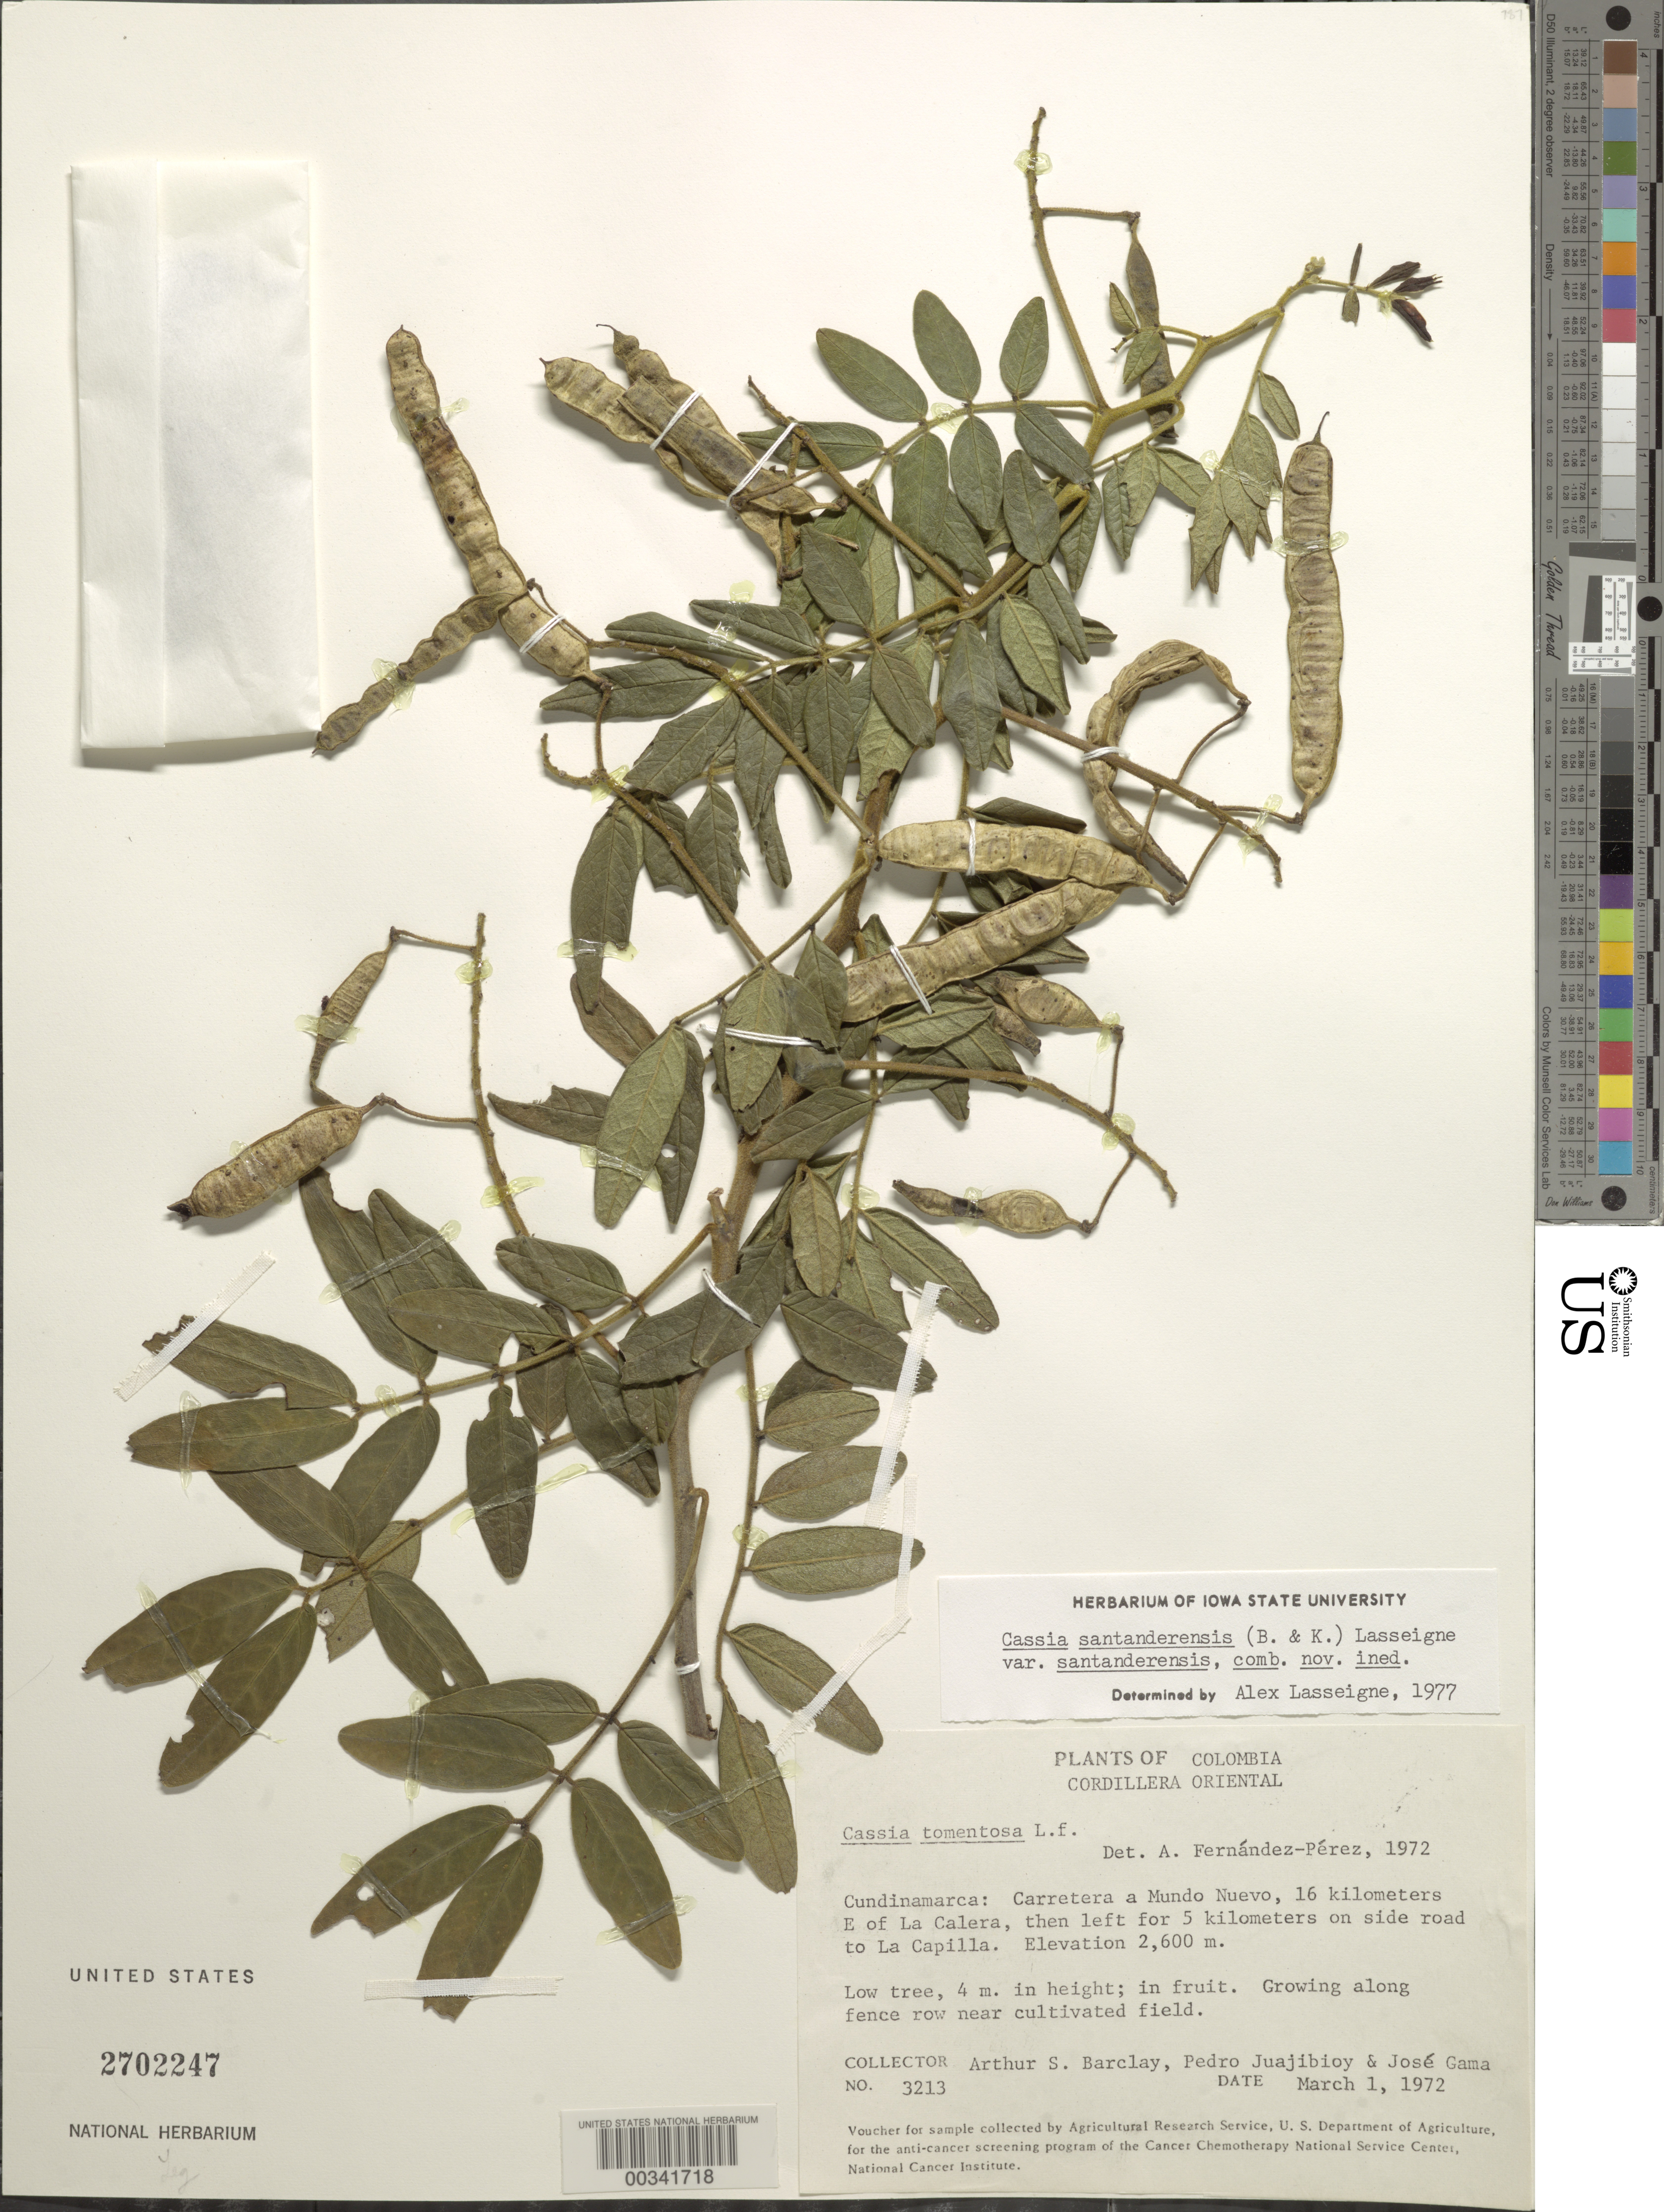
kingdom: Plantae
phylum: Tracheophyta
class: Magnoliopsida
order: Fabales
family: Fabaceae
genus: Senna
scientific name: Senna santanderensis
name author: (Britton & Killip) H.S. Irwin & Barneby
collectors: A. S. Barclay, P. Juajibioy & J. Gama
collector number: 3213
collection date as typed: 01 Mar 1972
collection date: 1972-03-01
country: Colombia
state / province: Cundinamarca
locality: Carretera a Mundo Nuevo, 16 km E of La Calera, then left for 5 km on side road to La Capilla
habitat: Along fence row near cultivated field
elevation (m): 2600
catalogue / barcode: US 2702247